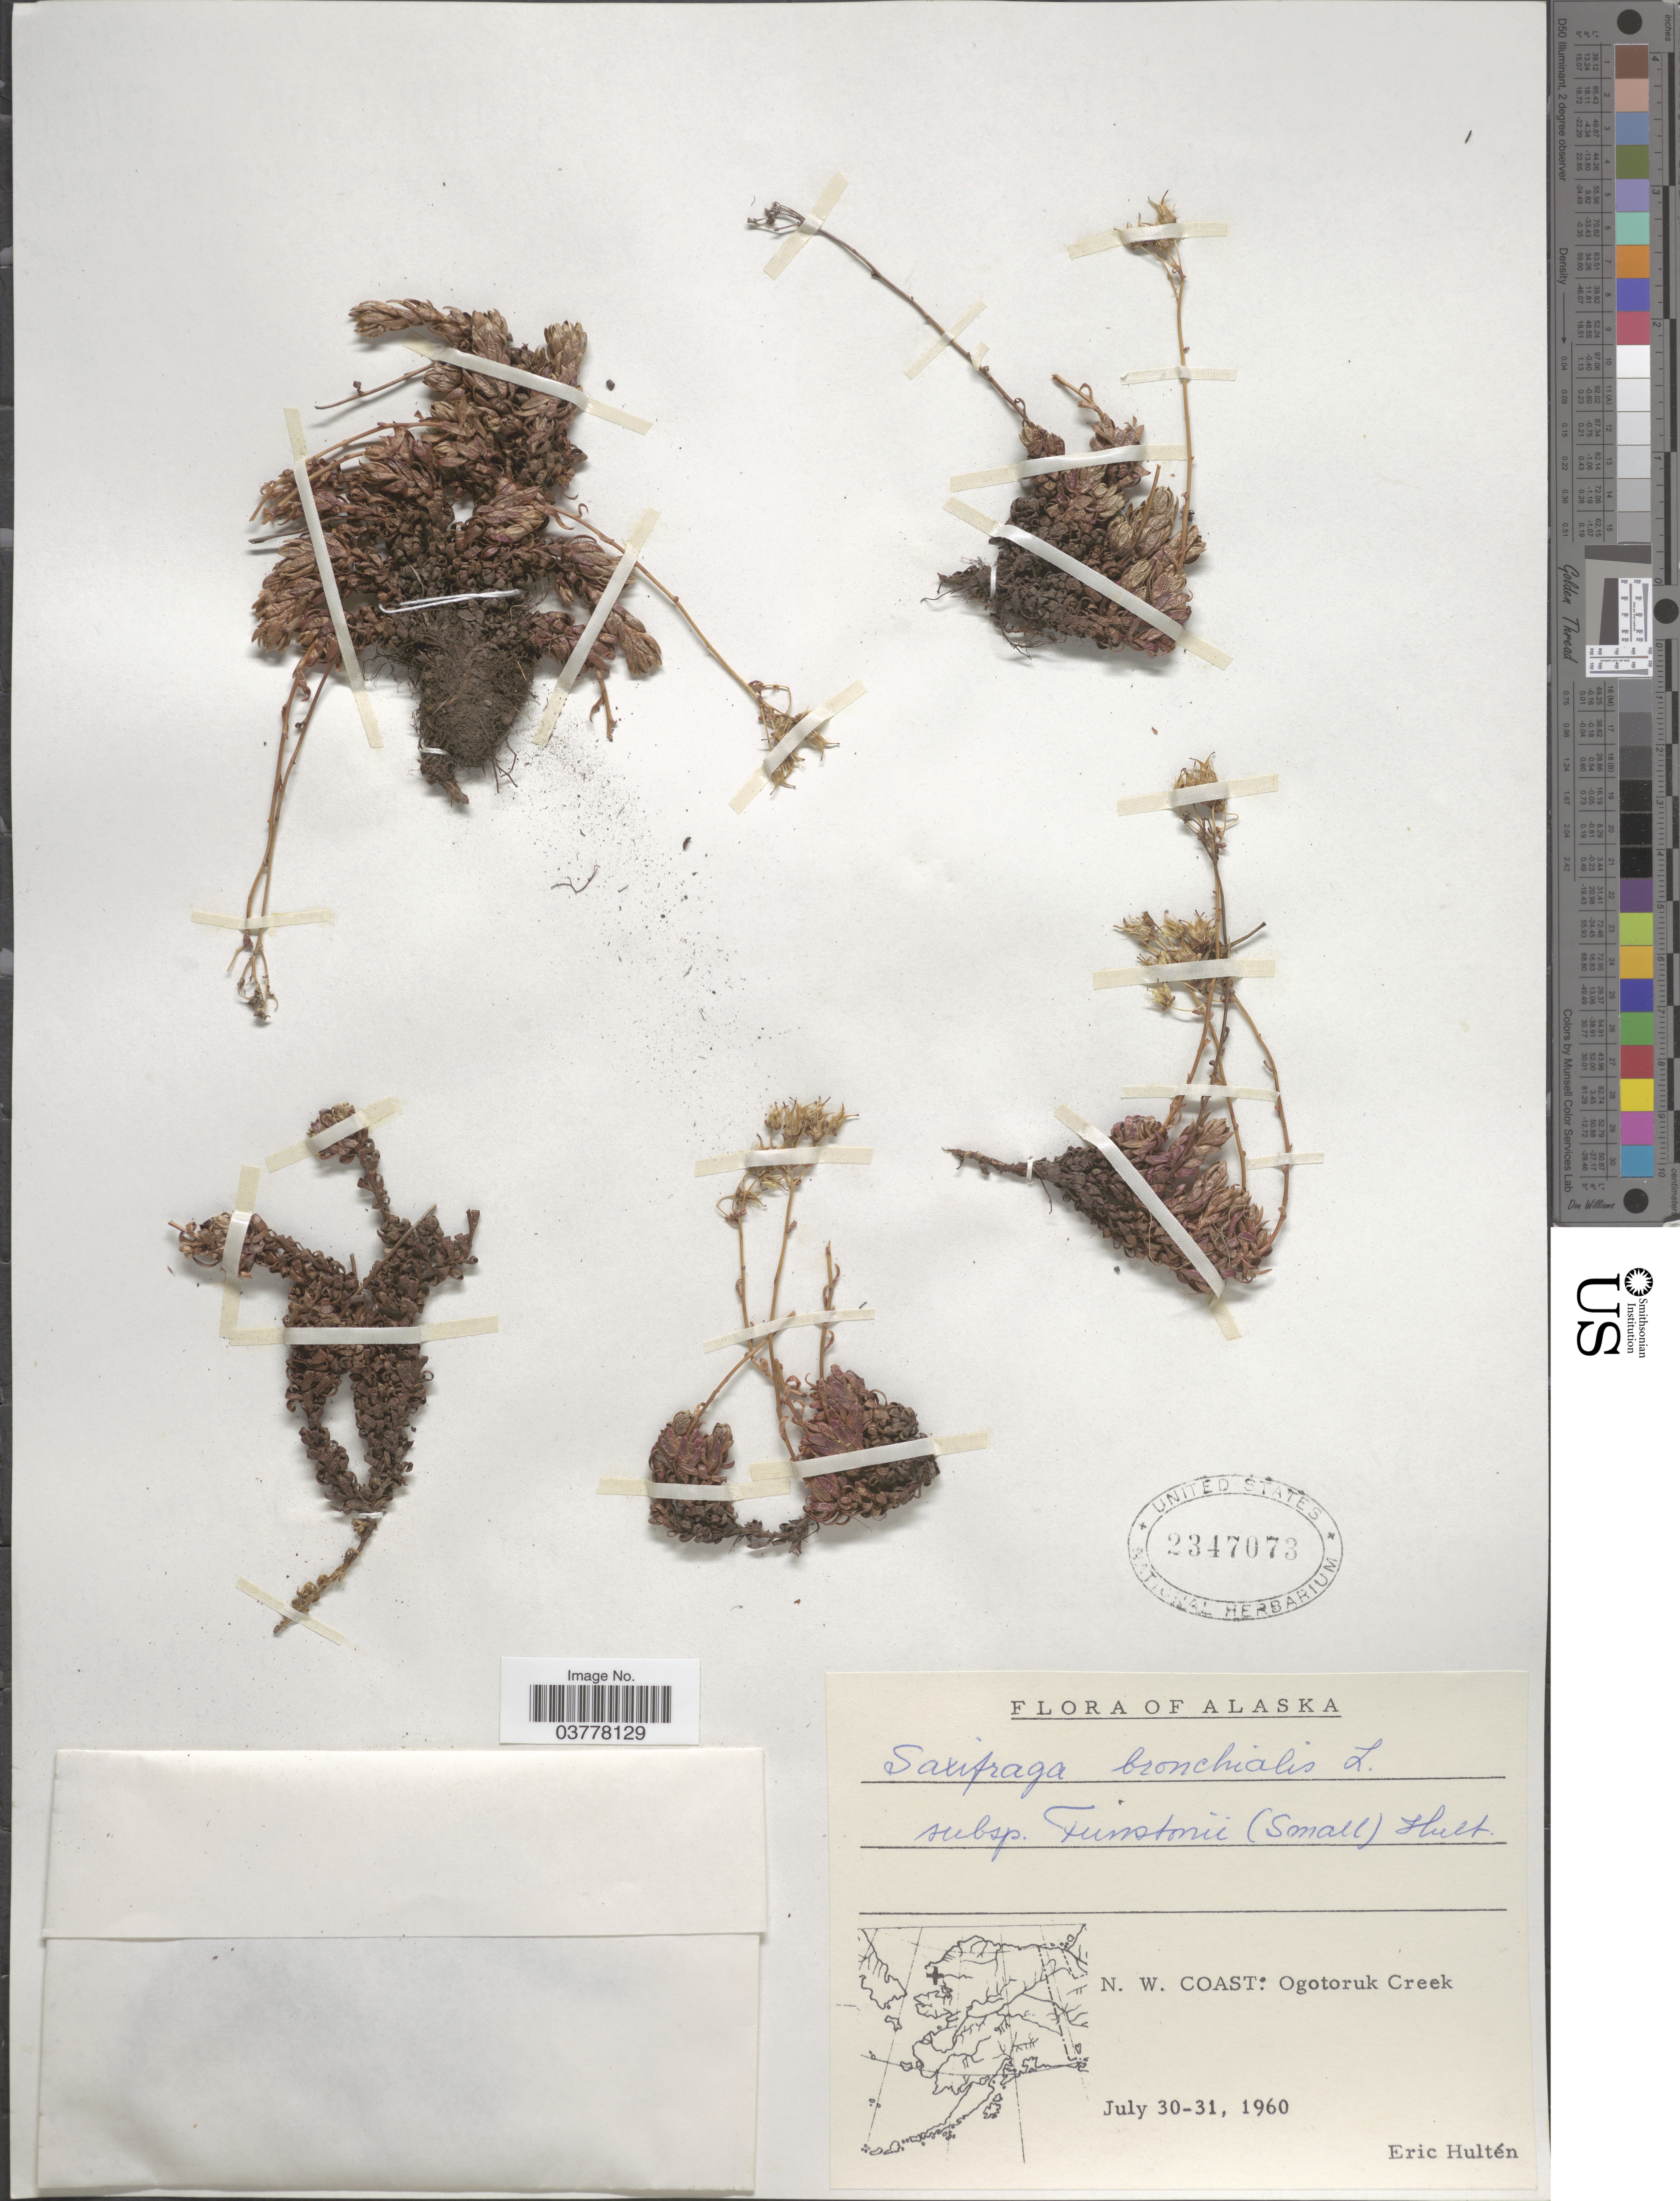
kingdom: Plantae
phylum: Tracheophyta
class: Magnoliopsida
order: Saxifragales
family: Saxifragaceae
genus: Saxifraga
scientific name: Saxifraga bronchialis subsp. funstonii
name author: (Small) Hultén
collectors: E. G. Hultén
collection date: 1960-07-30/1960-07-31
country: United States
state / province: Alaska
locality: N. W. Coast: Ogotoruk Creek.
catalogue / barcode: US 2347073